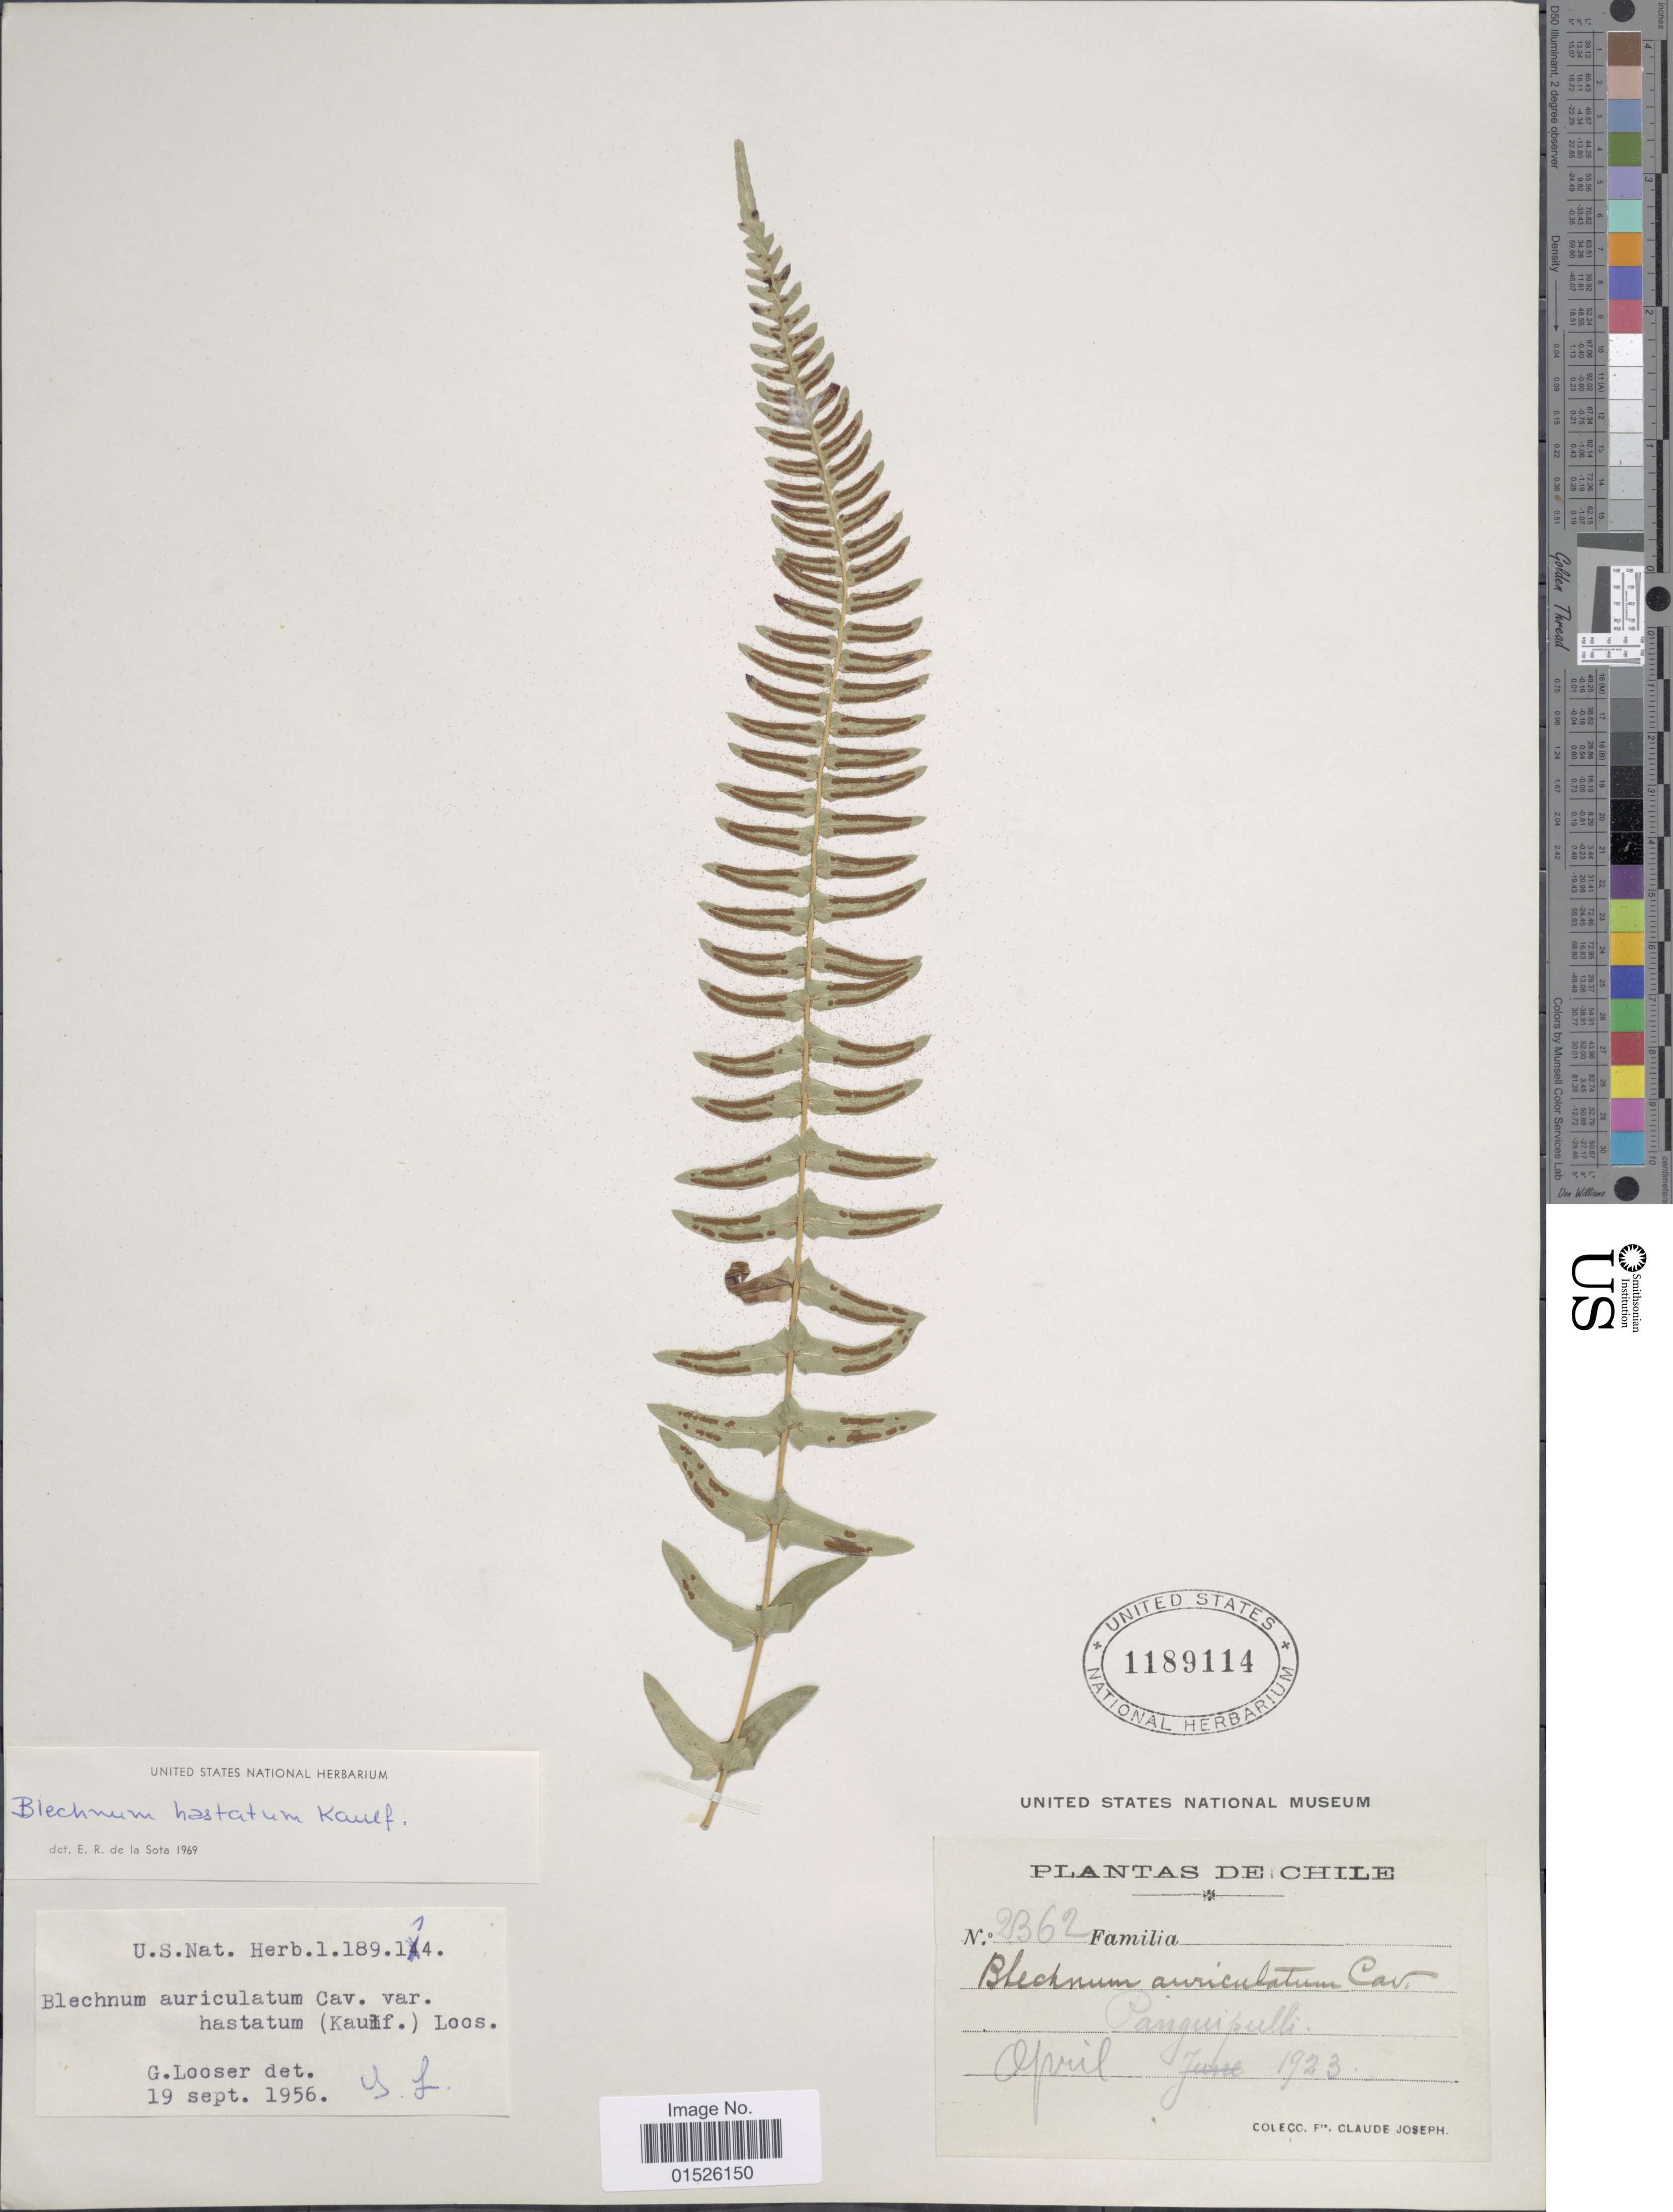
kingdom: Plantae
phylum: Tracheophyta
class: Polypodiopsida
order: Polypodiales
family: Blechnaceae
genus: Blechnum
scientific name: Blechnum hastatum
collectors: Frere Claude Joseph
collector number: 2362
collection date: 1923-04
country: Chile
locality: Chile, Panguipulli.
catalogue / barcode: US 1189114